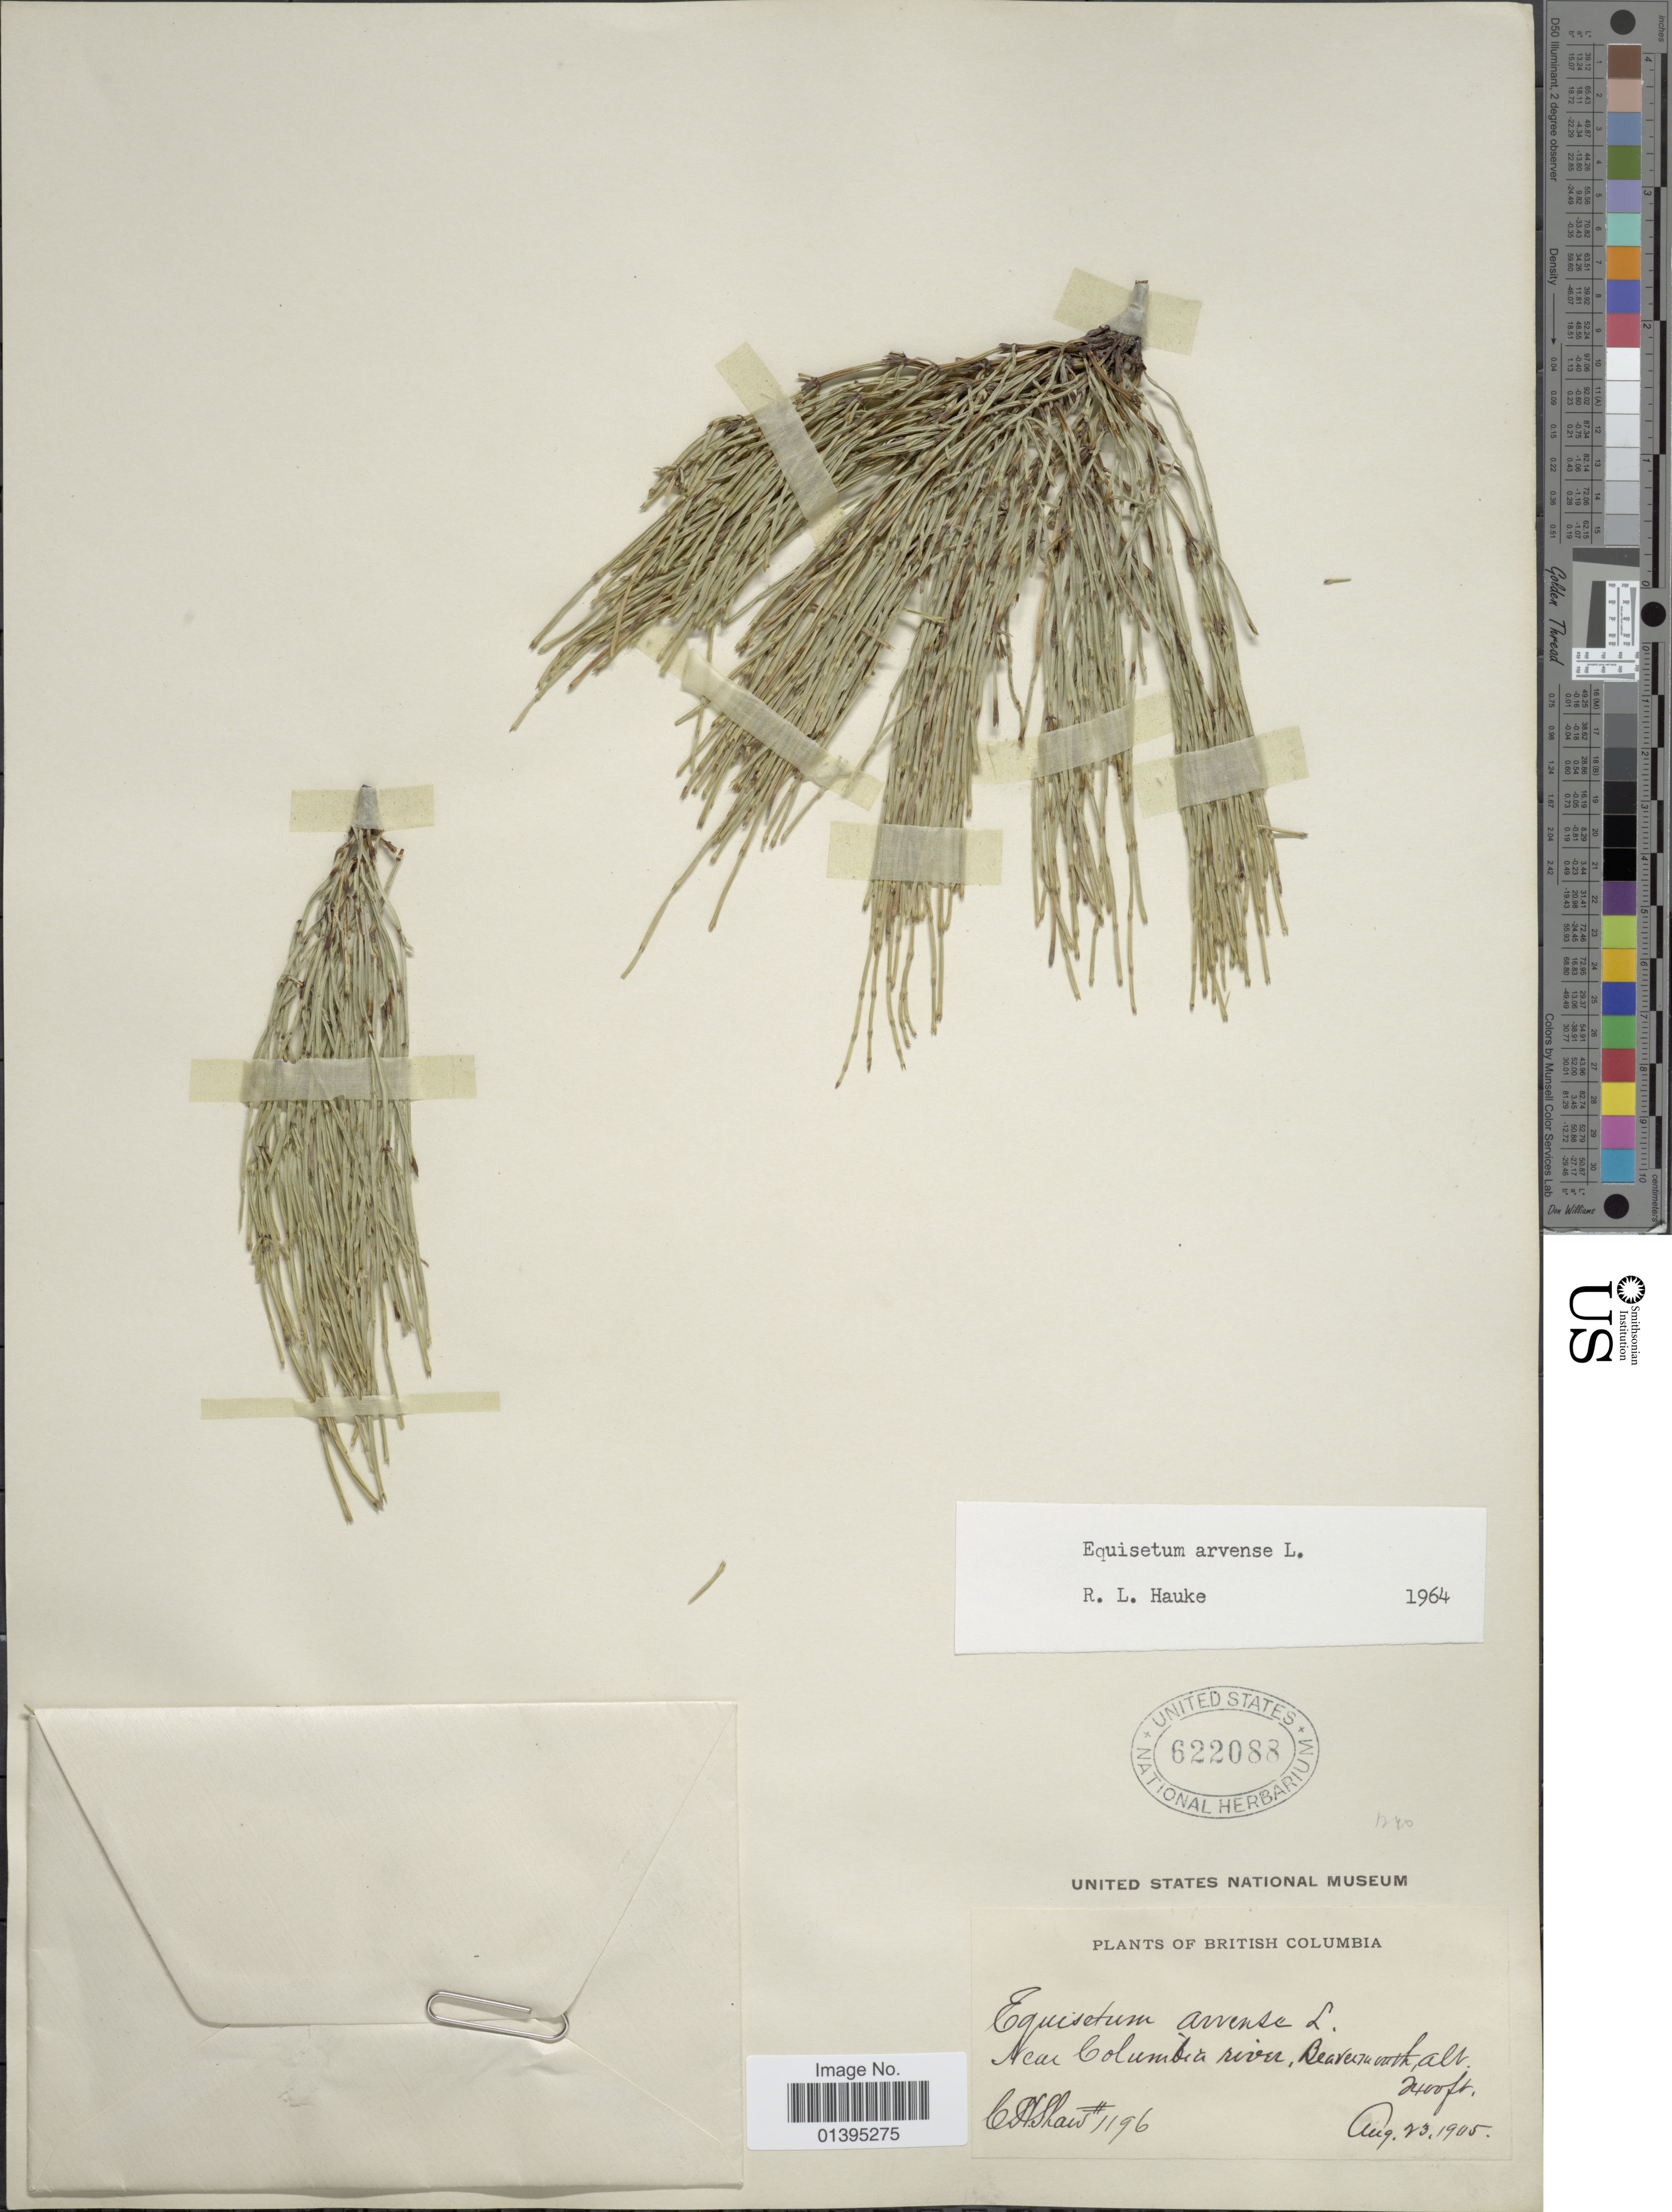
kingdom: Plantae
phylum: Tracheophyta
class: Polypodiopsida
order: Equisetales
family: Equisetaceae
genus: Equisetum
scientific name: Equisetum arvense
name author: L.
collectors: C. H. Shaw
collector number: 1196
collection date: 1905-08-23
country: Canada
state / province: British Columbia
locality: Near Columbia river, Beavermouth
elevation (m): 732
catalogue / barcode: US 622088